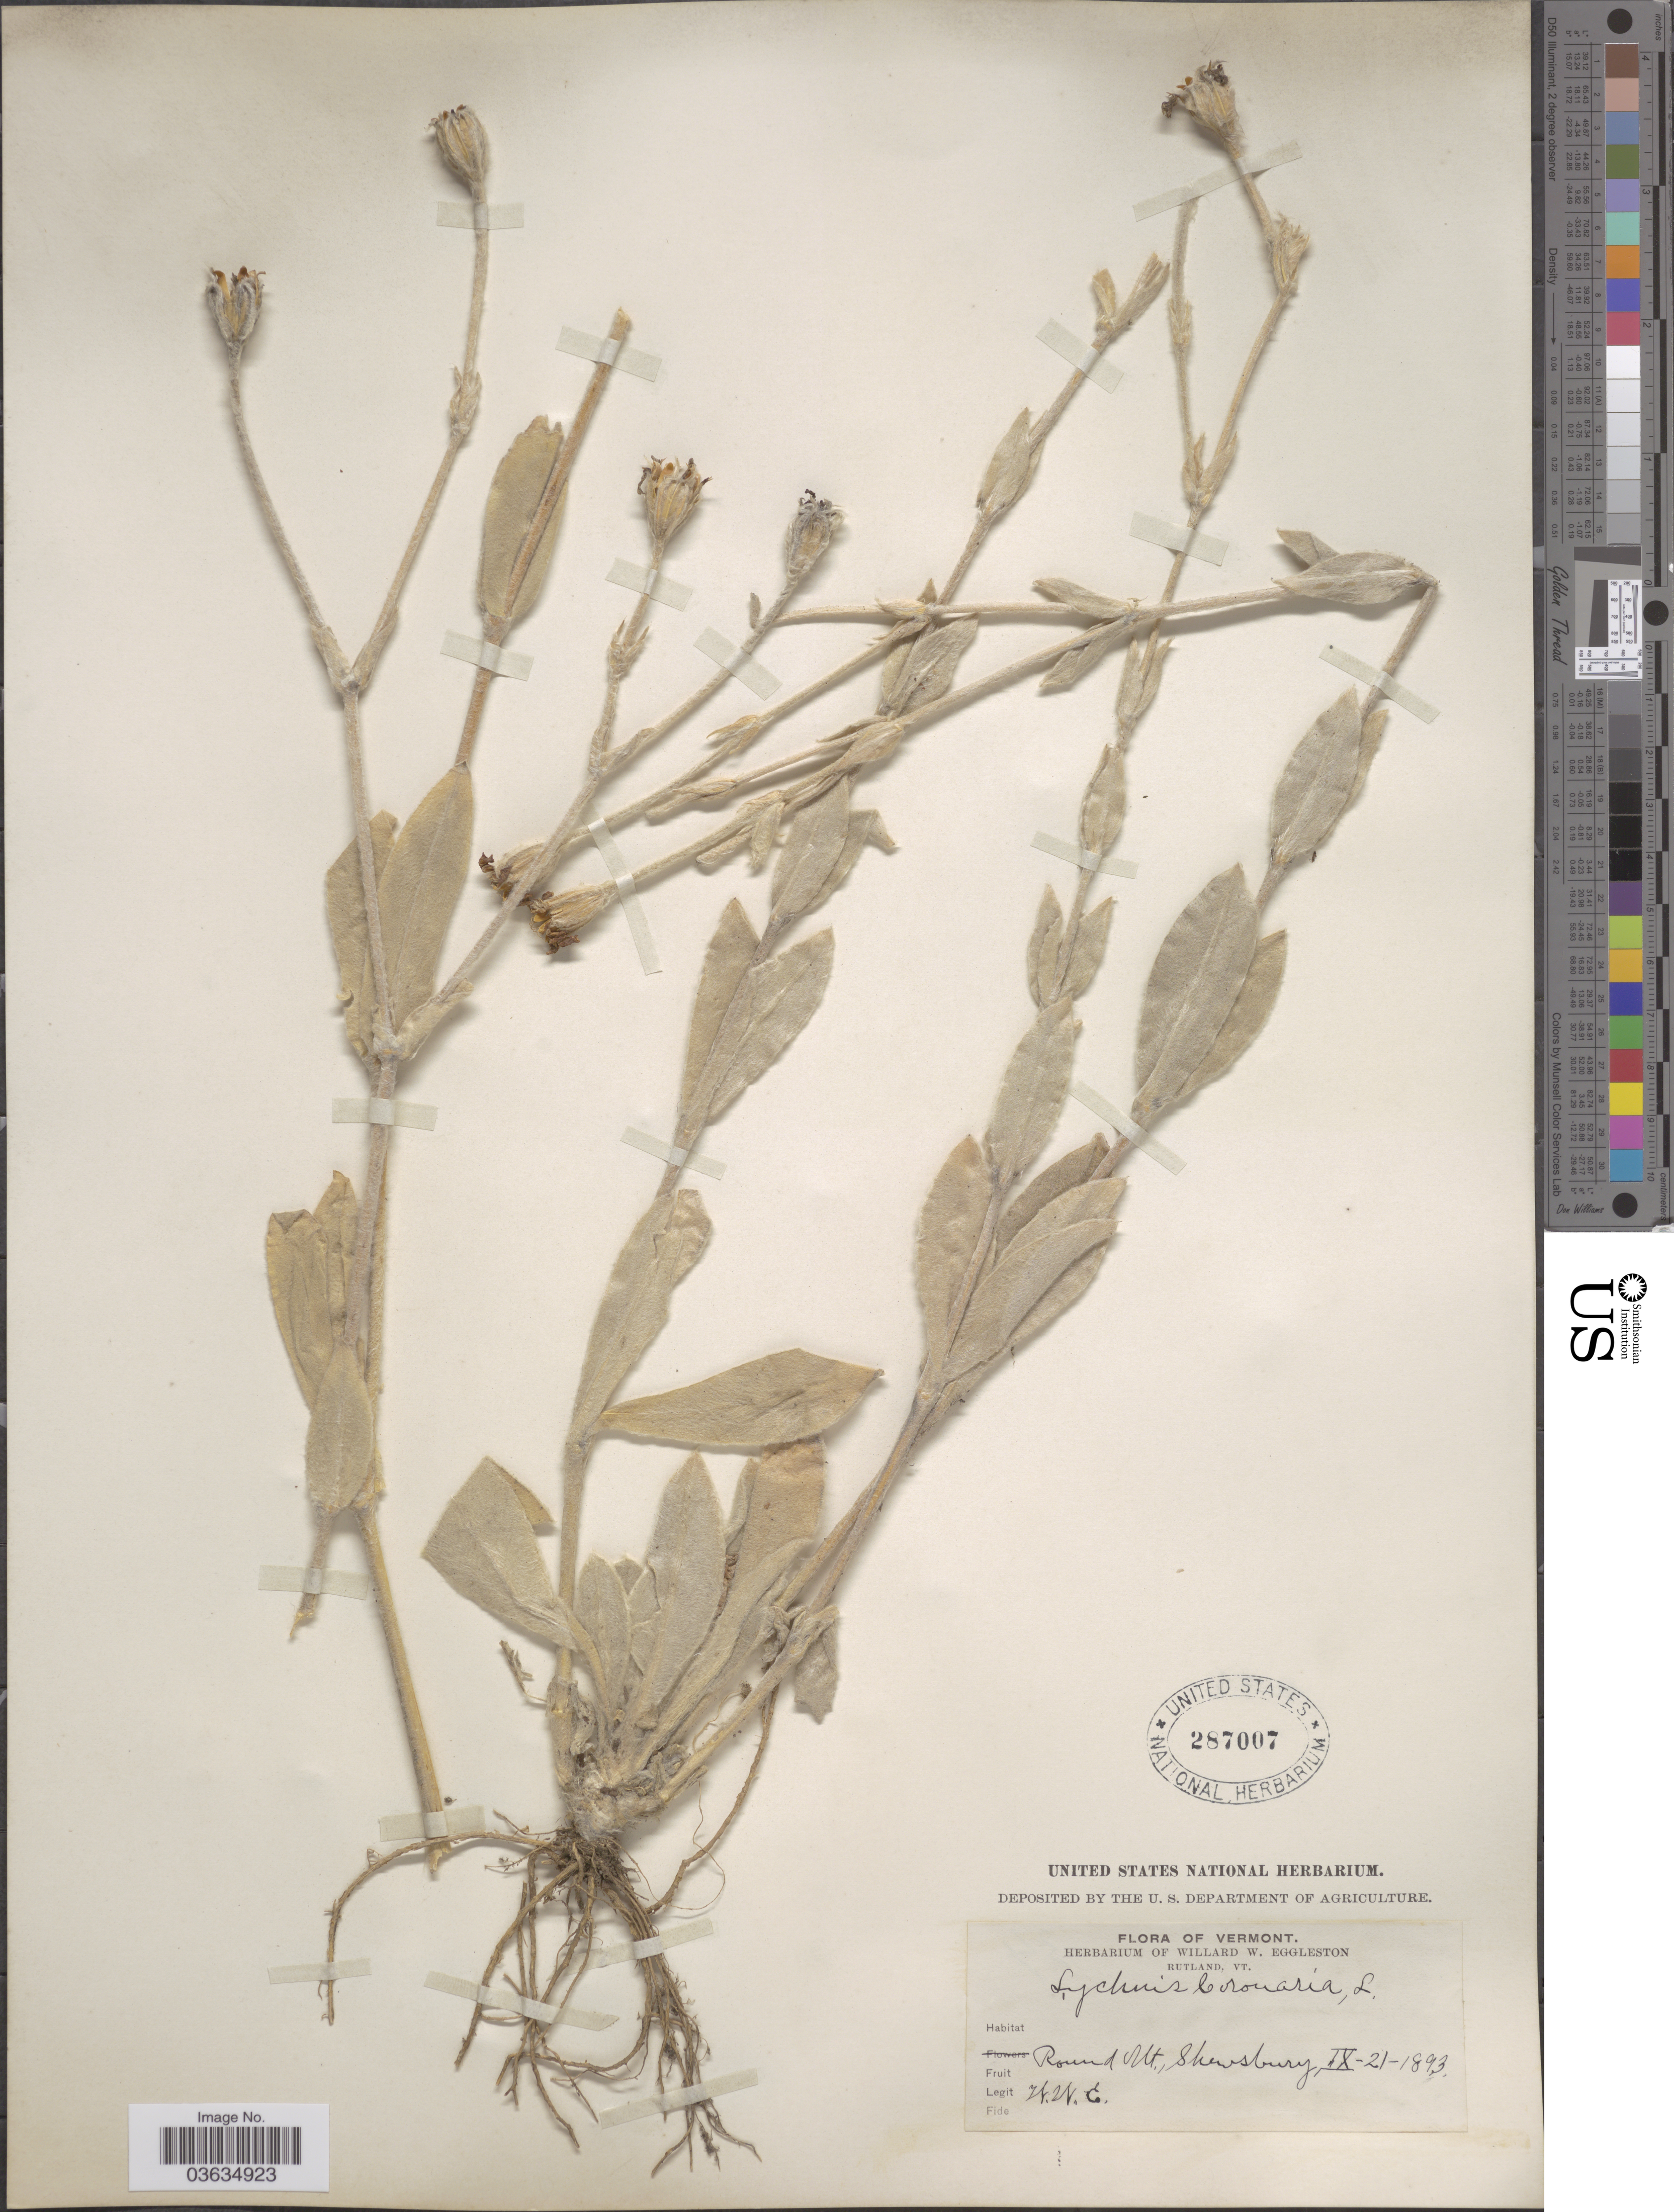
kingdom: Plantae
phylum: Tracheophyta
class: Magnoliopsida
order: Caryophyllales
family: Caryophyllaceae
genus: Silene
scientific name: Silene coronaria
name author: (L.) Clairv.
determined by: Strong, Mark T., (BOT), Smithsonian Institution - National Museum of Natural History (UNITED STATES)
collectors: W. W. Eggleston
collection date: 1893-09-21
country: United States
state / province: Vermont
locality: Round Mt., Shrewsbury.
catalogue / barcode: US 287007